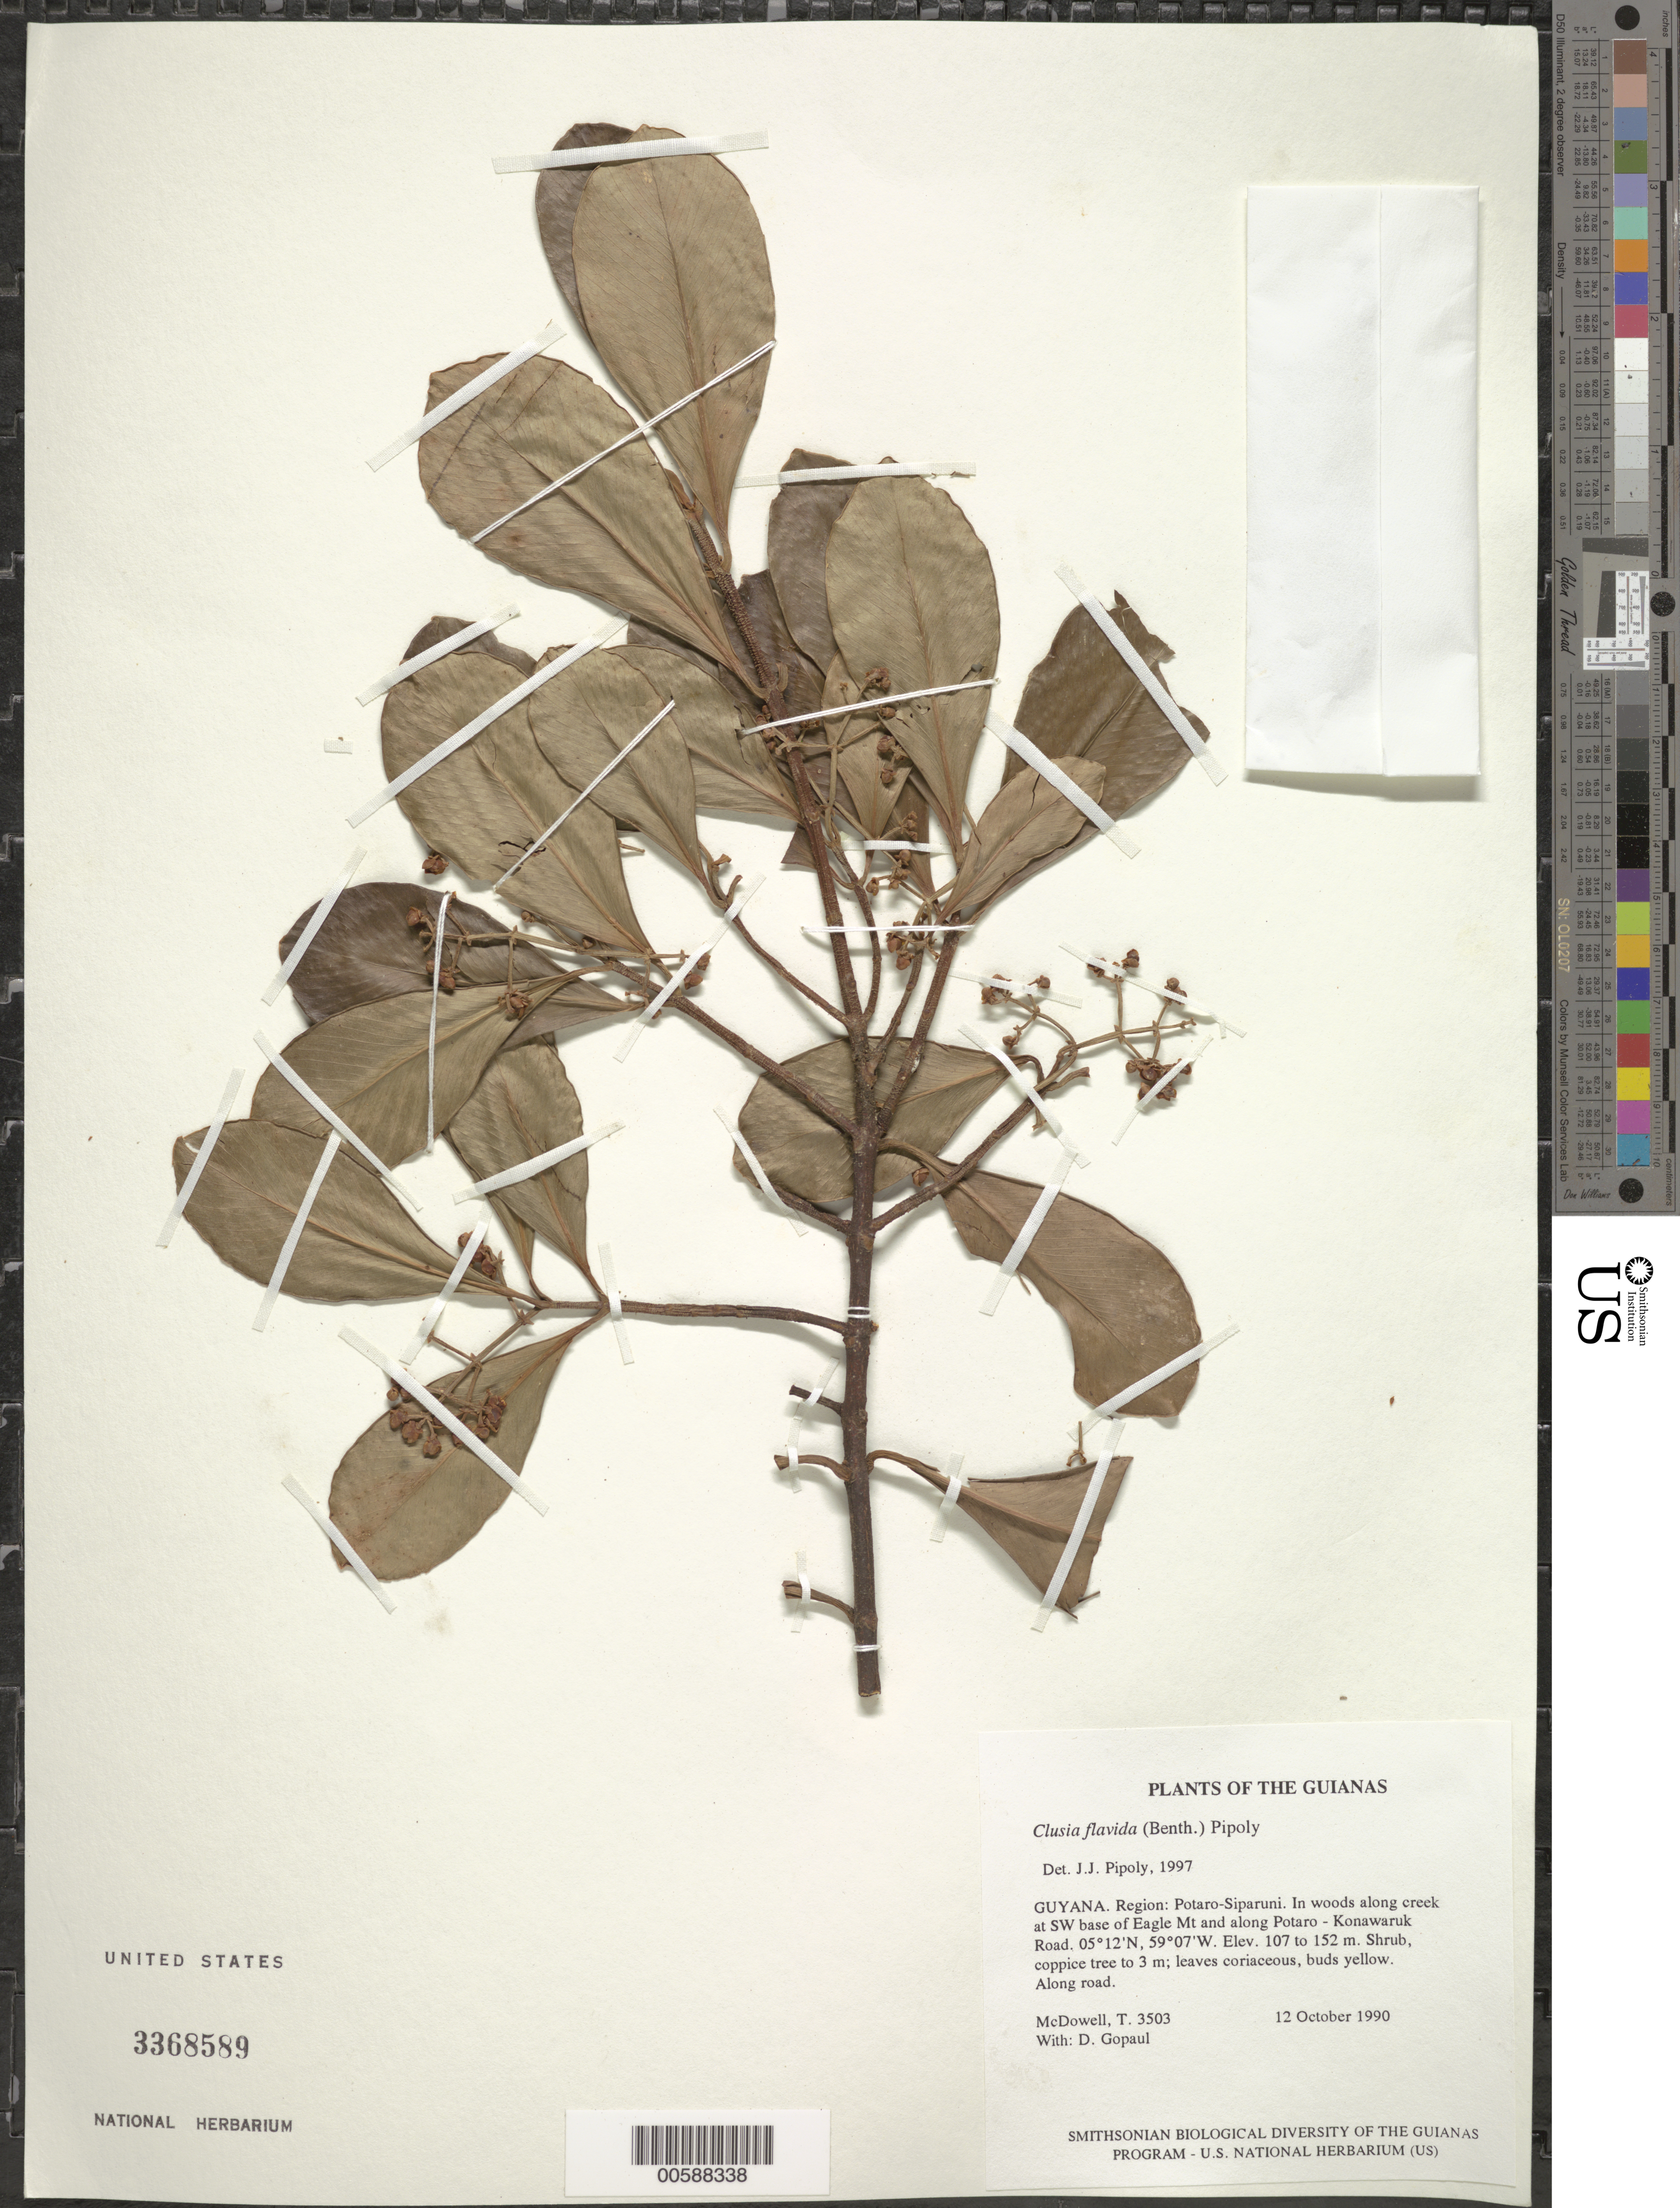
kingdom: Plantae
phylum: Tracheophyta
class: Magnoliopsida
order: Malpighiales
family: Clusiaceae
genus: Clusia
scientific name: Clusia flavida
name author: (Benth.) Pipoly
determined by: Pipoly, J. J., III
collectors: T. McDowell & D. Gopaul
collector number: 3503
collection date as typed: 12 October 1990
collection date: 1990-10-12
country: Guyana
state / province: Potaro-Siparuni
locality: In woods along creek at SW base of Eagle Mt and along Potaro - Konawaruk Road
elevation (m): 107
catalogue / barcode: US 3368589